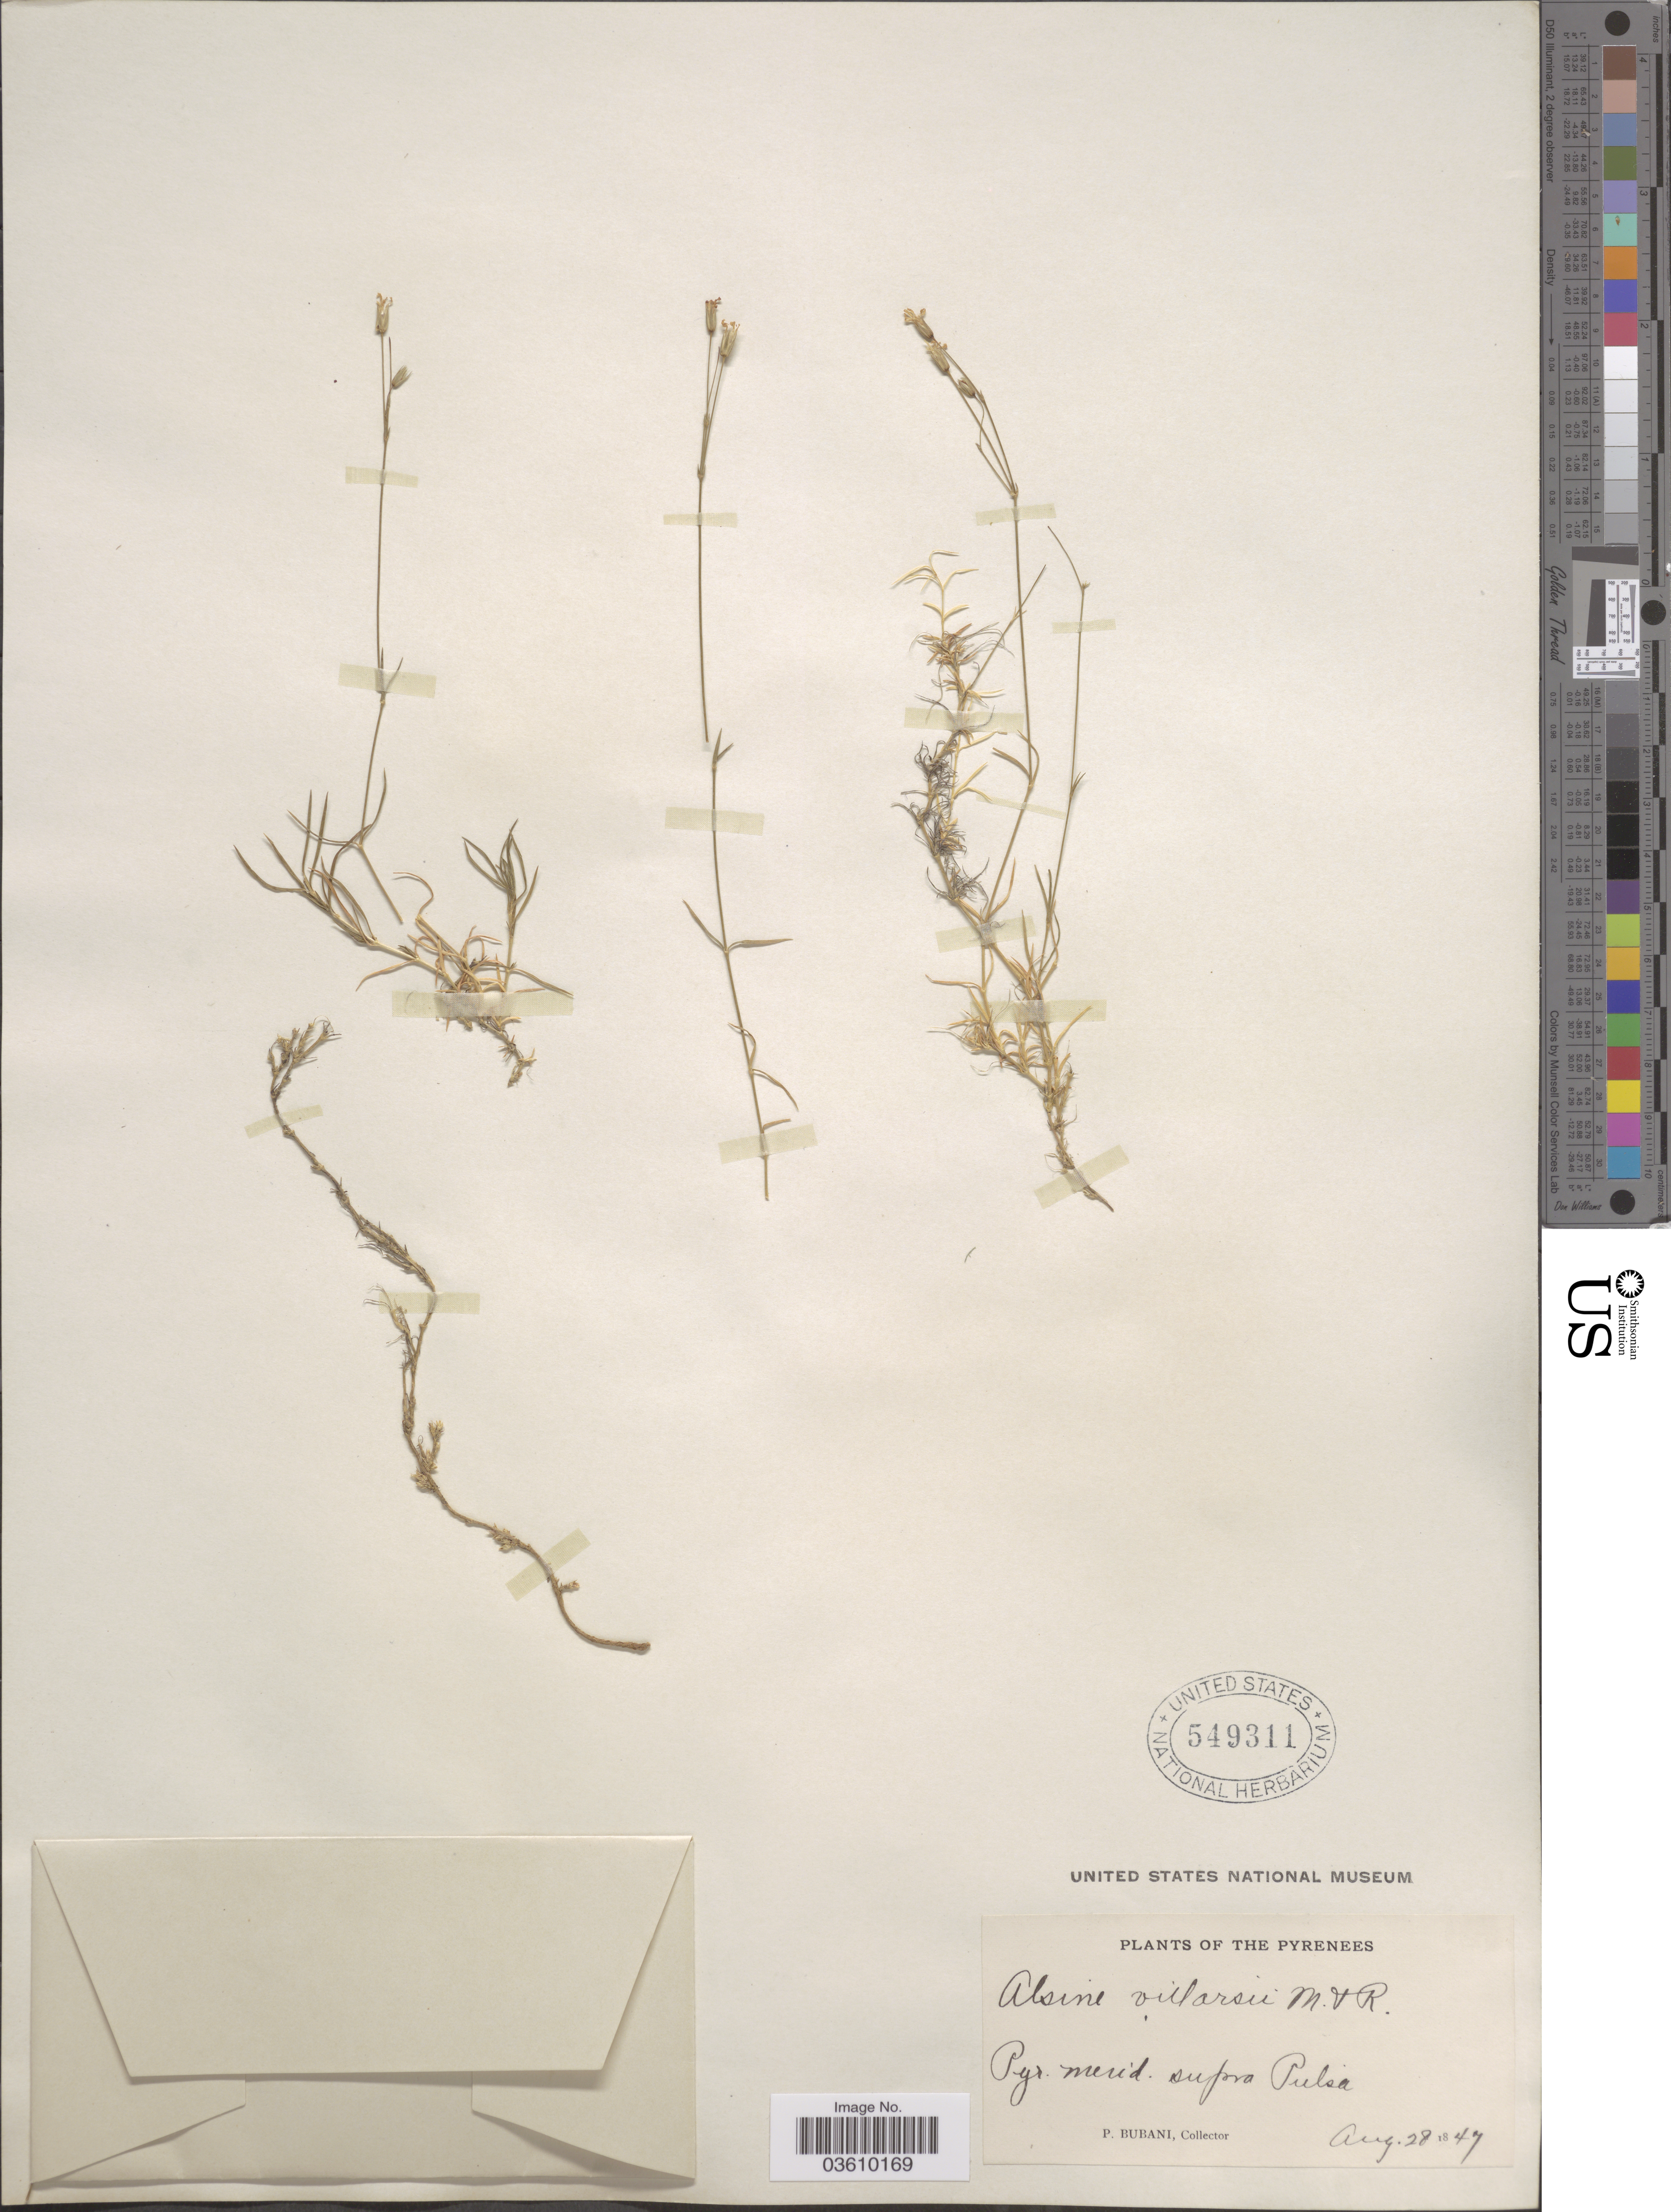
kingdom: Plantae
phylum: Tracheophyta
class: Magnoliopsida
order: Caryophyllales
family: Caryophyllaceae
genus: Sabulina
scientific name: Sabulina villarii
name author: (Balb.) Rchb.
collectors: P. Bubani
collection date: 1847-08-28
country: Spain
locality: The Pyrenees. Pyr. merid. supra Pielsa.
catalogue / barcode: US 549311